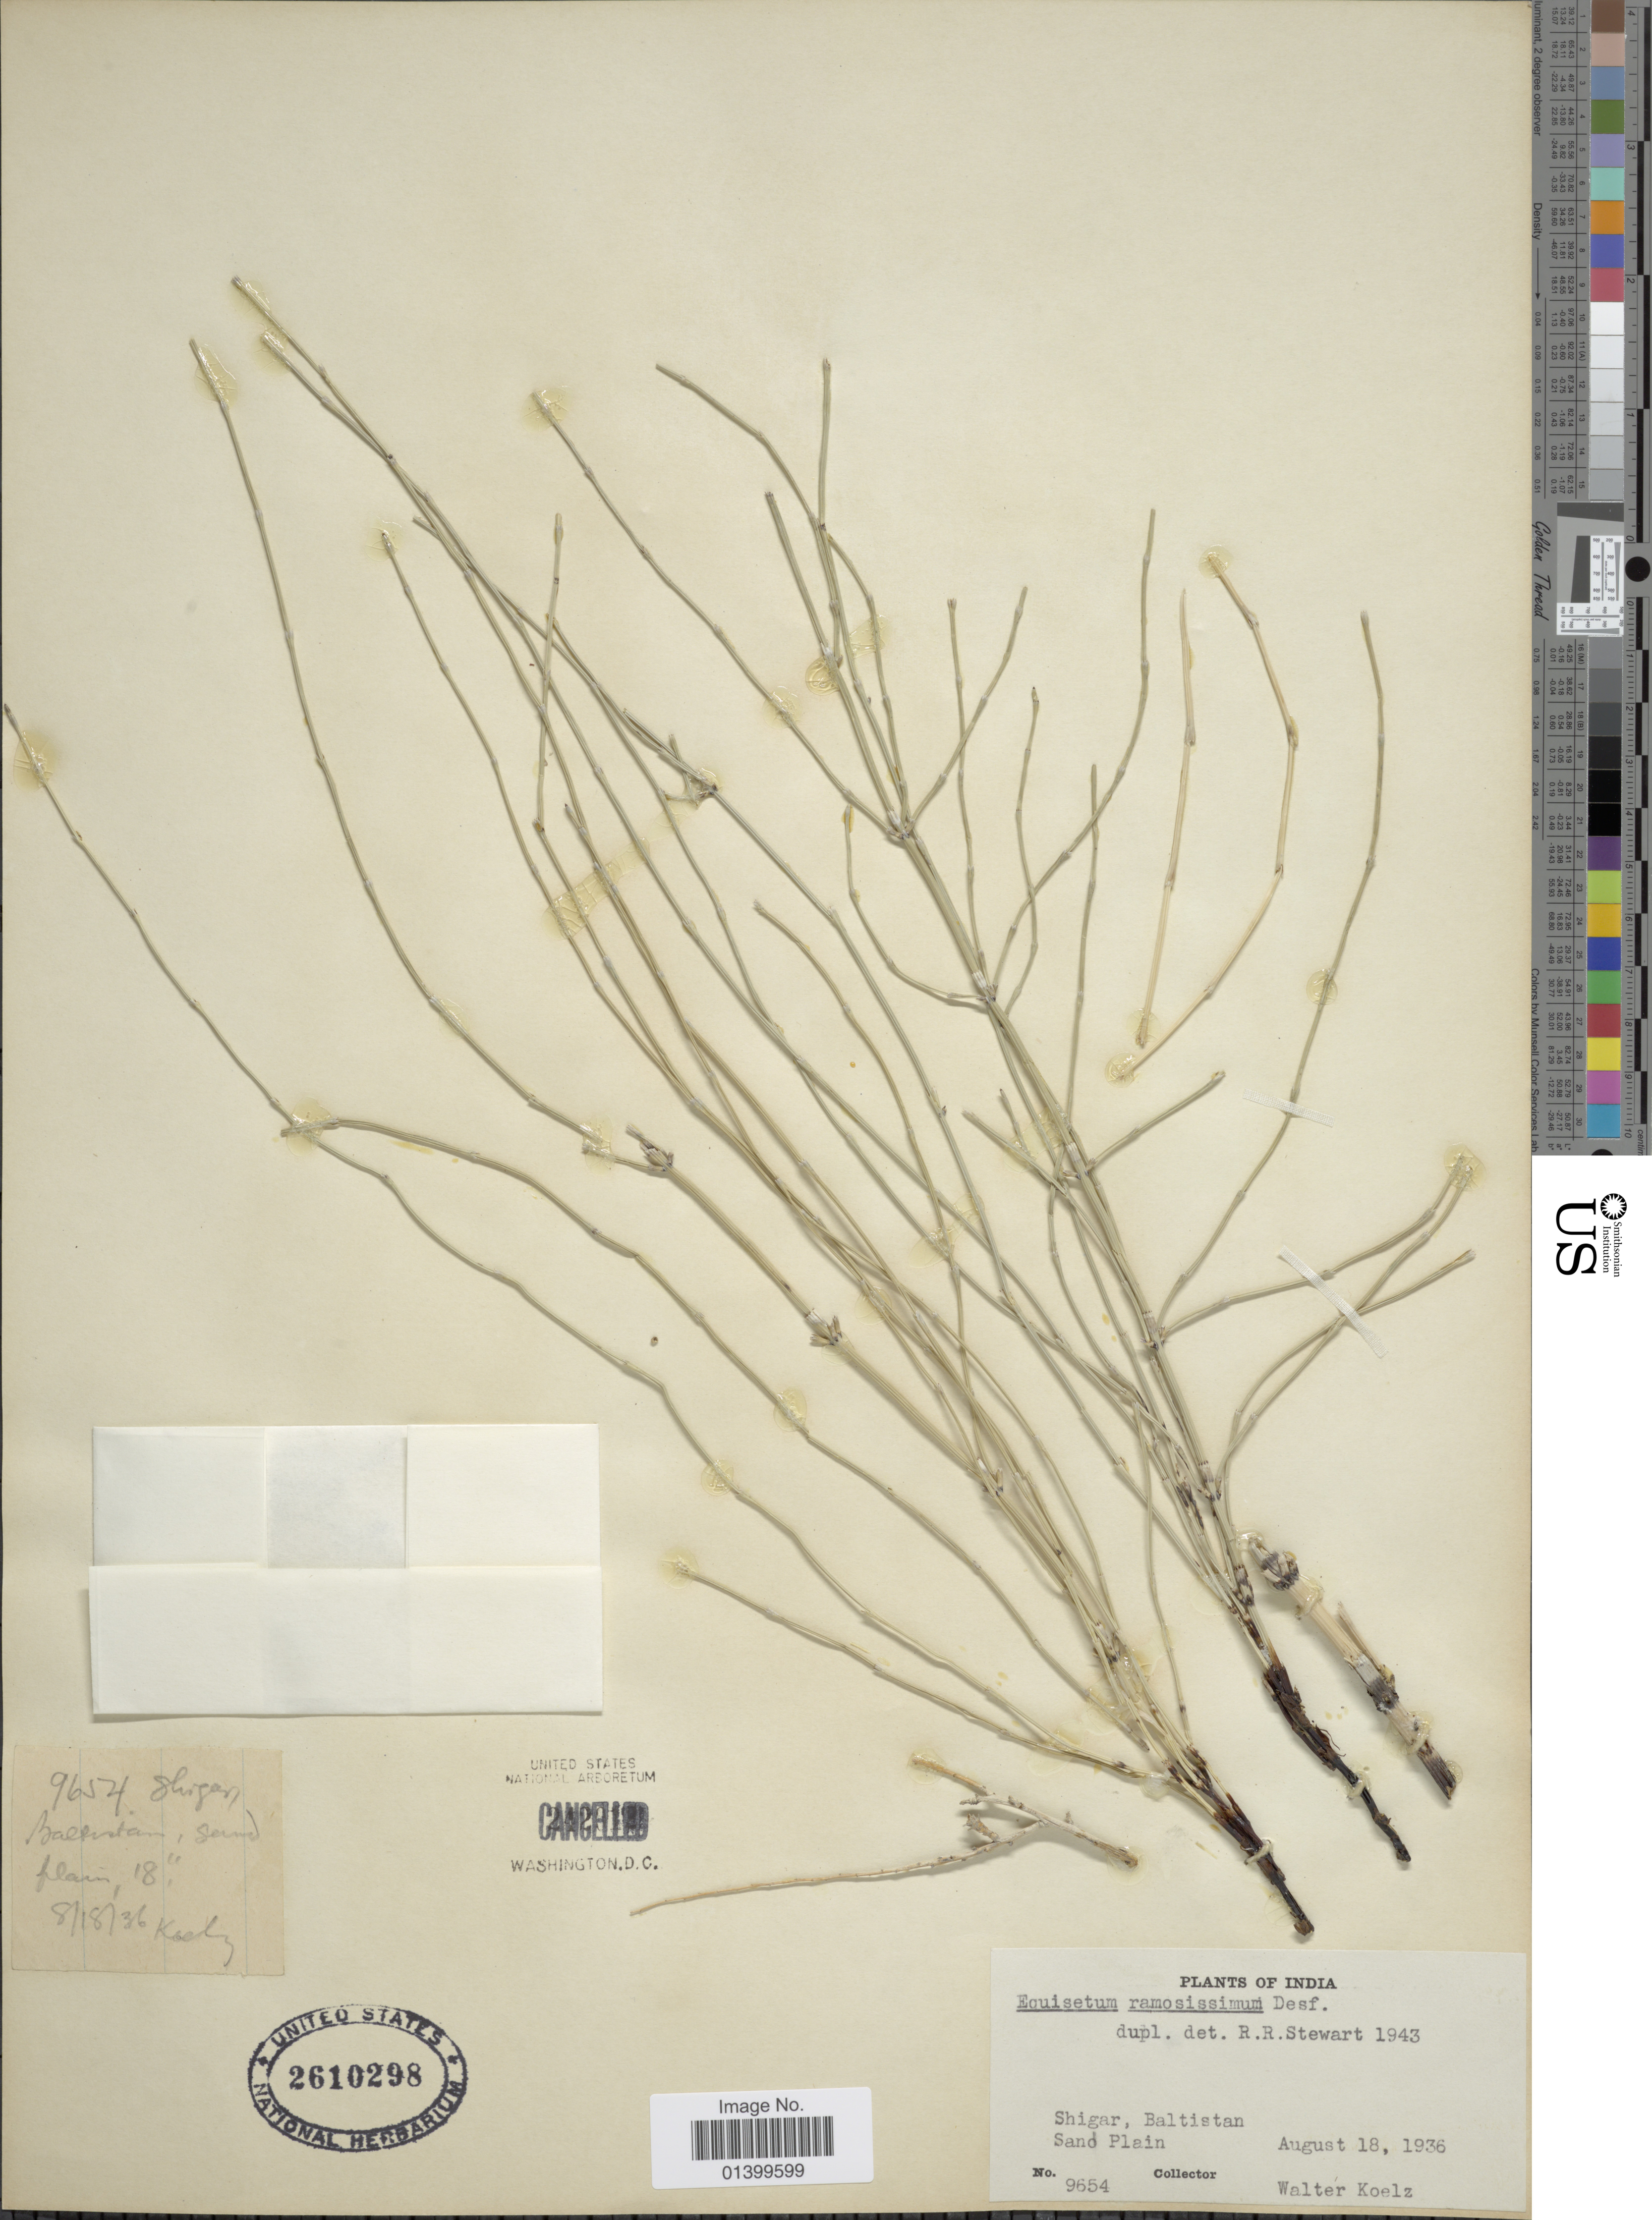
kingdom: Plantae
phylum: Tracheophyta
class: Polypodiopsida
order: Equisetales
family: Equisetaceae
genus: Equisetum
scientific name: Equisetum ramosissimum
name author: Desf.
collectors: W. N. Koelz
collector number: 9654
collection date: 1936-08-18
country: India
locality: Shigar, Baltistan, Sand Plain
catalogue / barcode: US 2610298